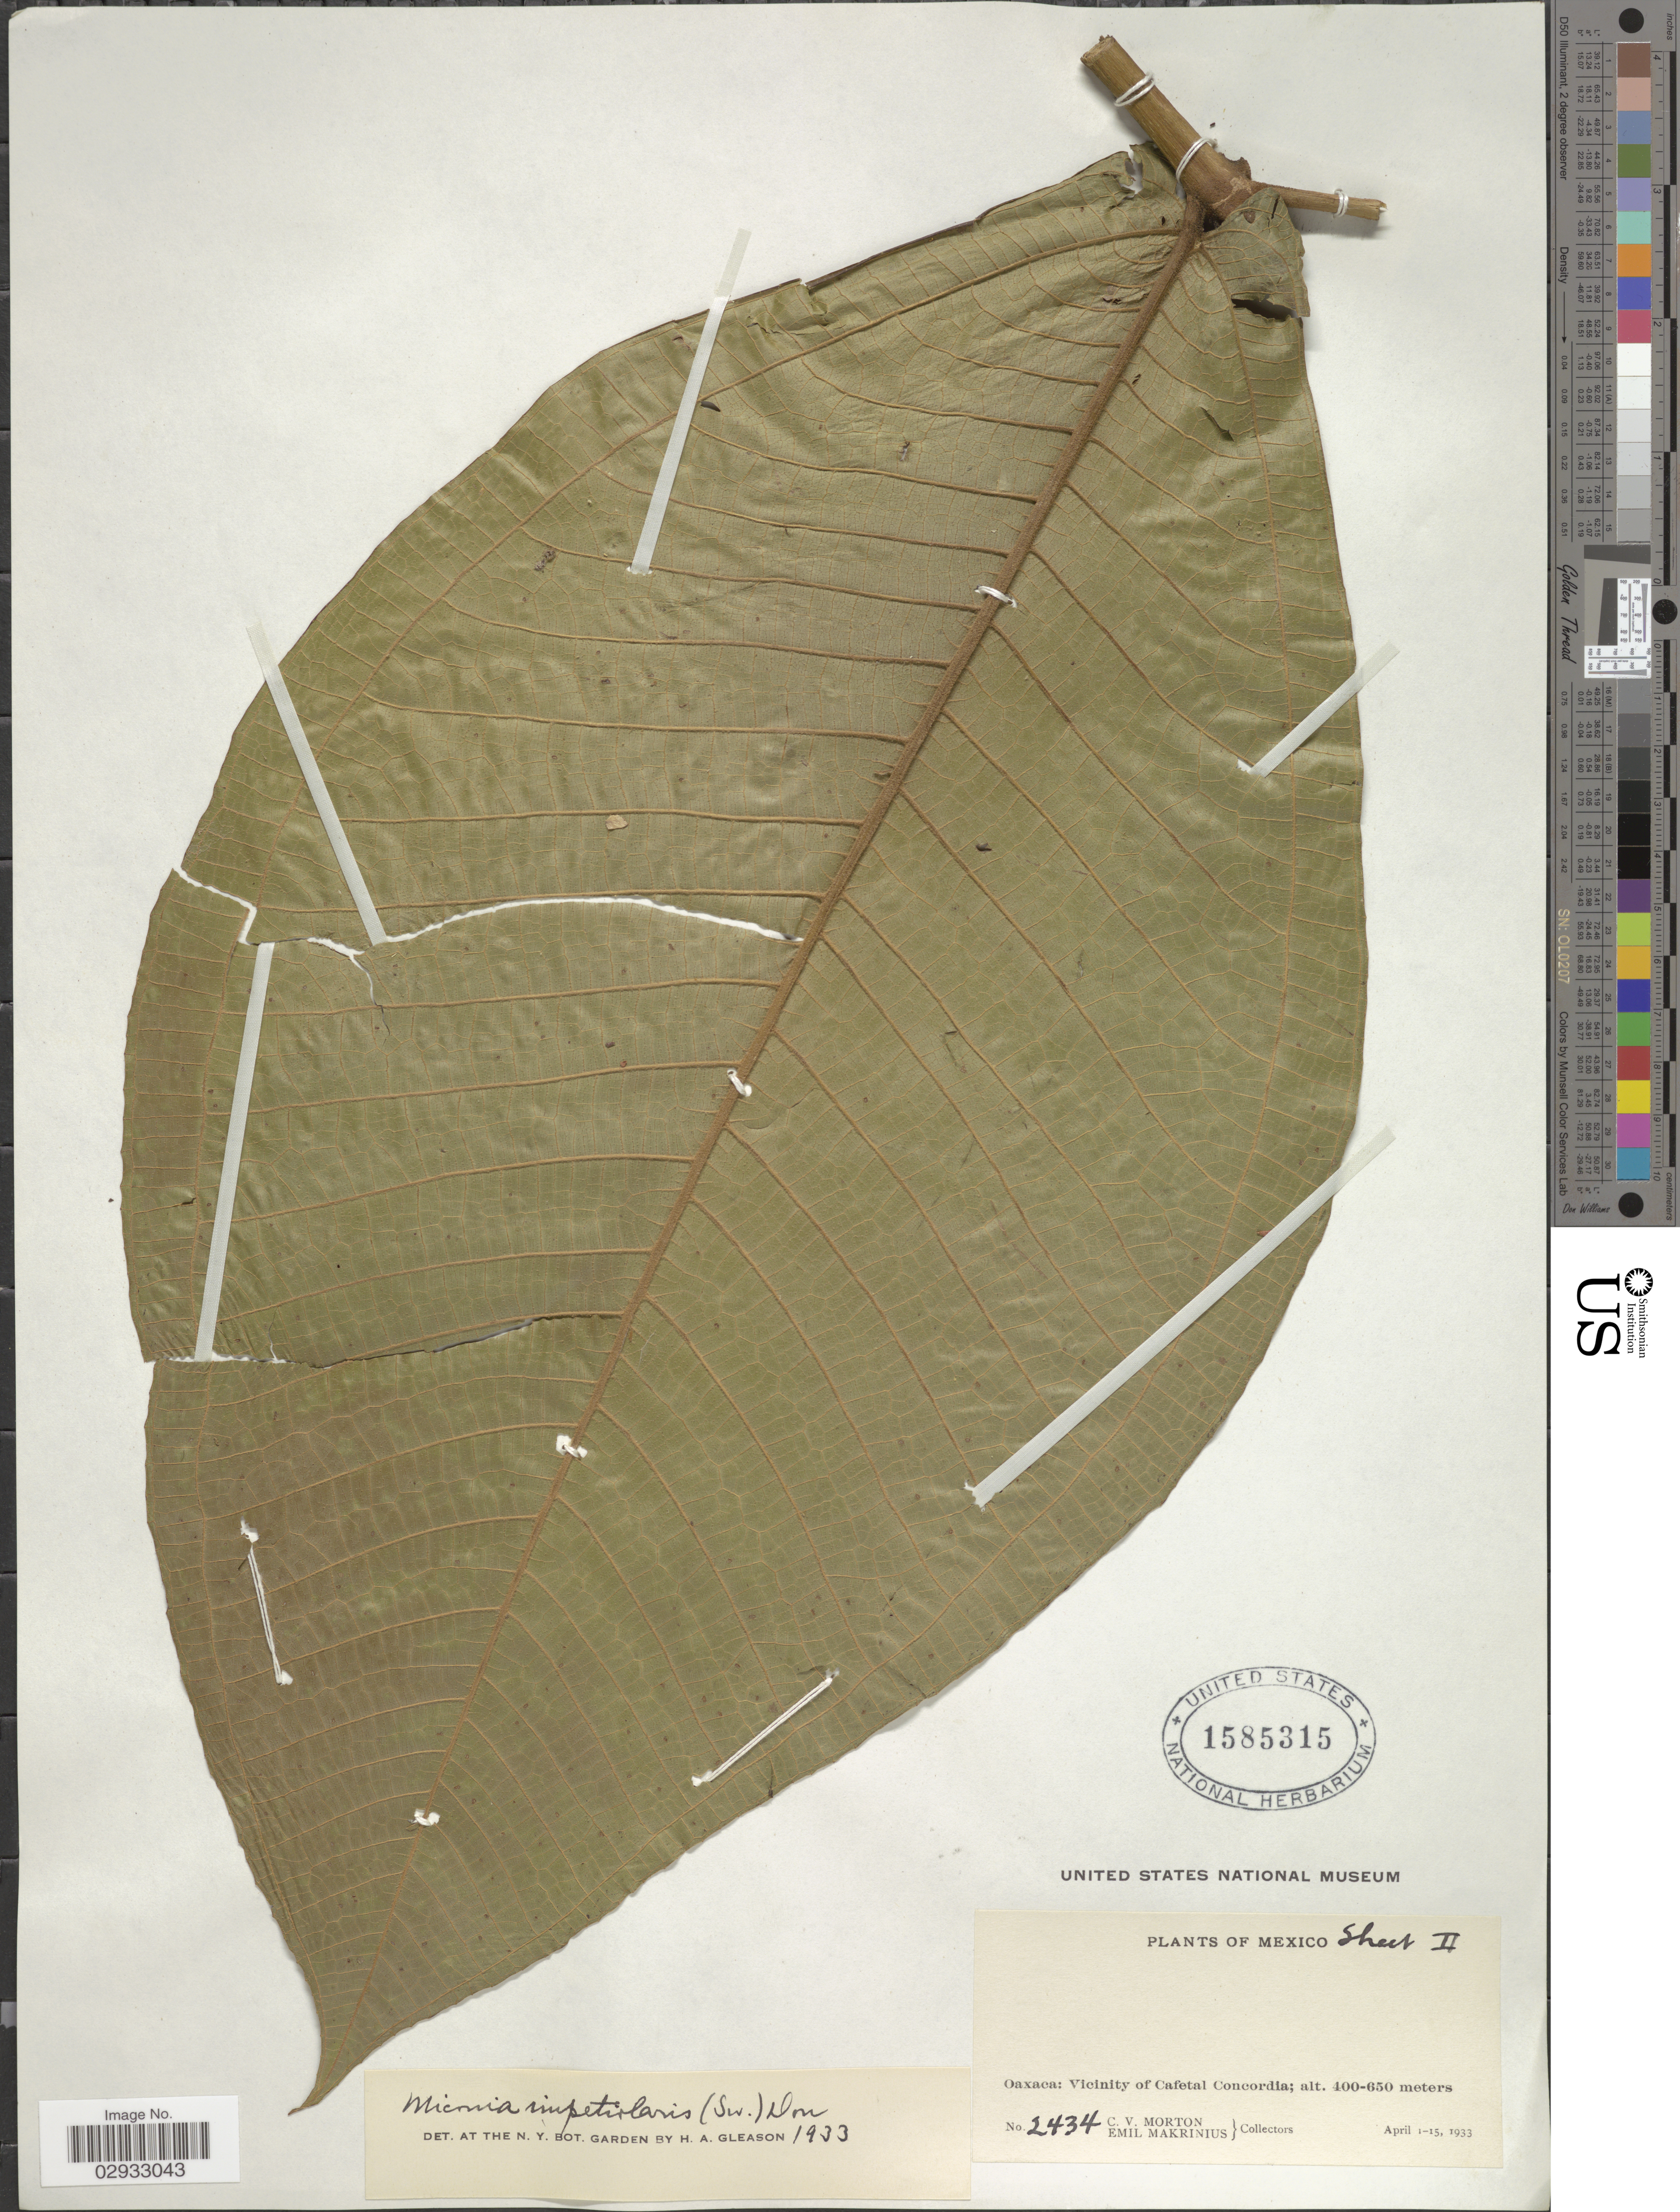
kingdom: Plantae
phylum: Tracheophyta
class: Magnoliopsida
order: Myrtales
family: Melastomataceae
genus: Miconia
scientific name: Miconia impetiolaris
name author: (Sw.) D. Don ex DC.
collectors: C. V. Morton & E. Makrinius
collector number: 2434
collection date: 1933-04-01/1933-04-15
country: Mexico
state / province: Oaxaca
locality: Vicinity of Cafetal Concordia.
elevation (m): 400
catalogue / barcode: US 1585315